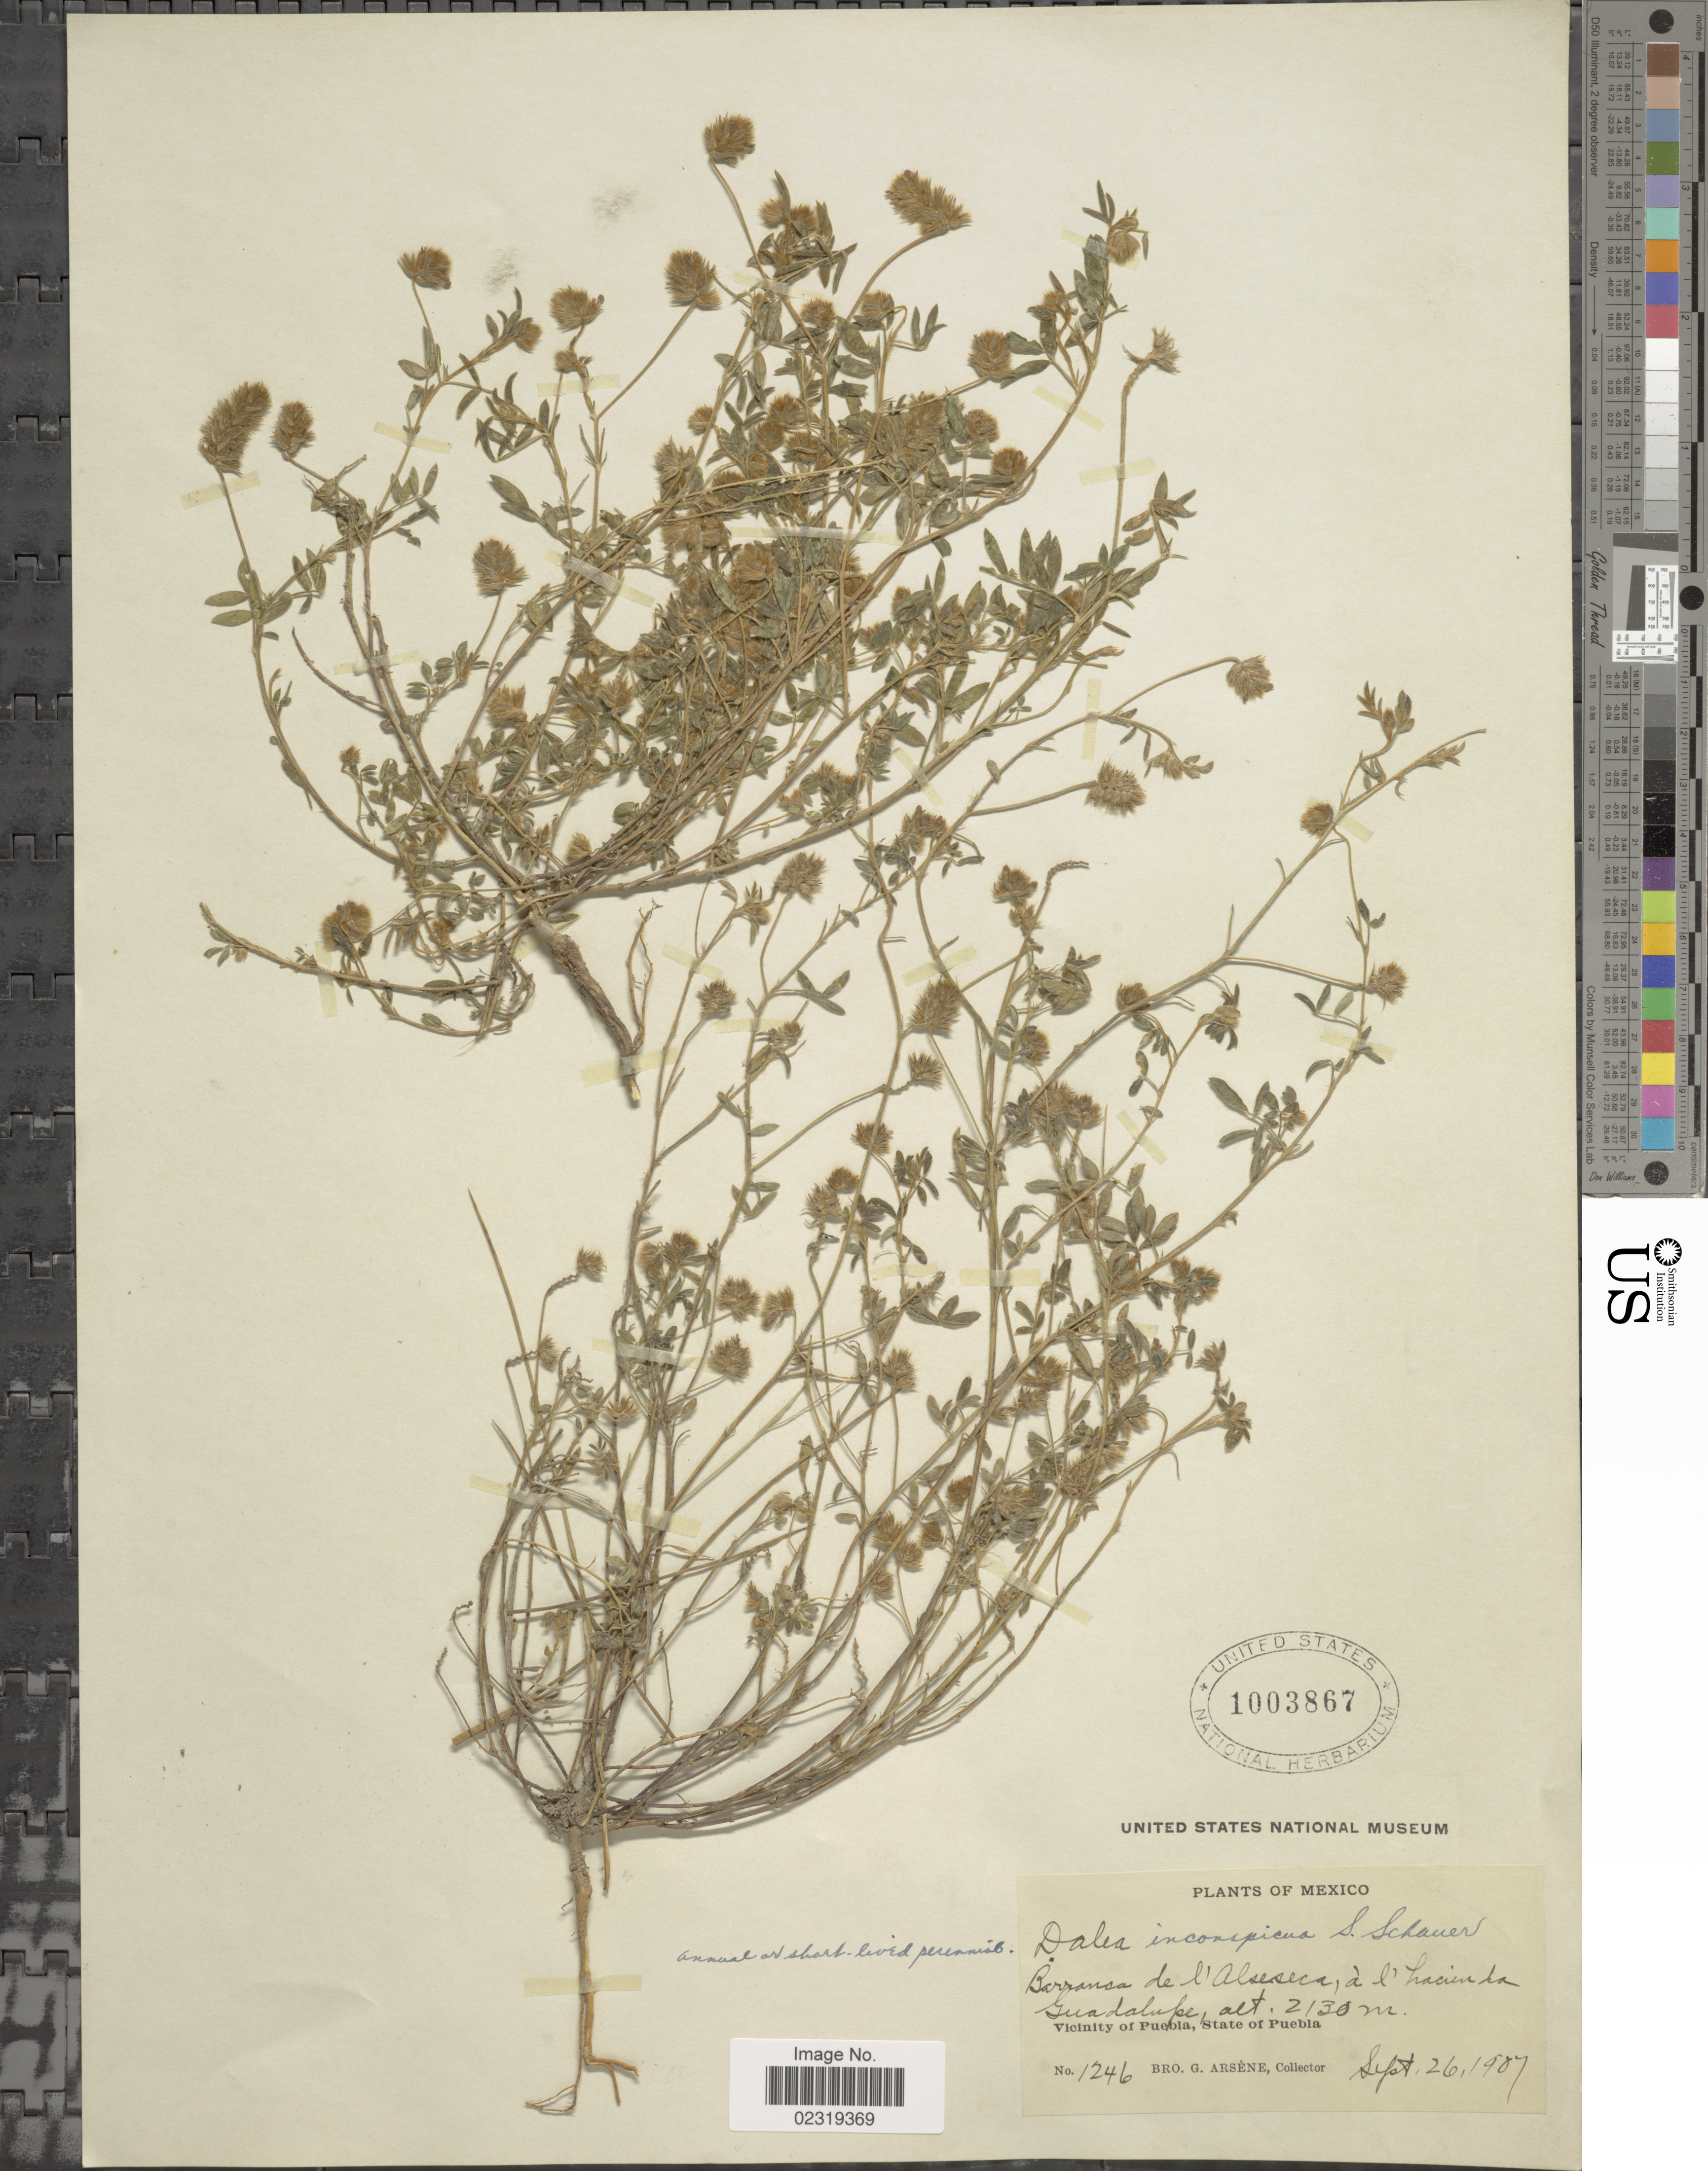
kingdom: Plantae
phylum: Tracheophyta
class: Magnoliopsida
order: Fabales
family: Fabaceae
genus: Dalea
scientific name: Dalea humilis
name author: G. Don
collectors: Bro. G. Arsène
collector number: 1246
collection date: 1907-09-26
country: Mexico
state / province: Puebla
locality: Barranca de l'Alseseca, à l'hacienda Guadalupe. Vicinity of Puebla, State of Puebla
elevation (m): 2130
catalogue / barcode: US 1003867